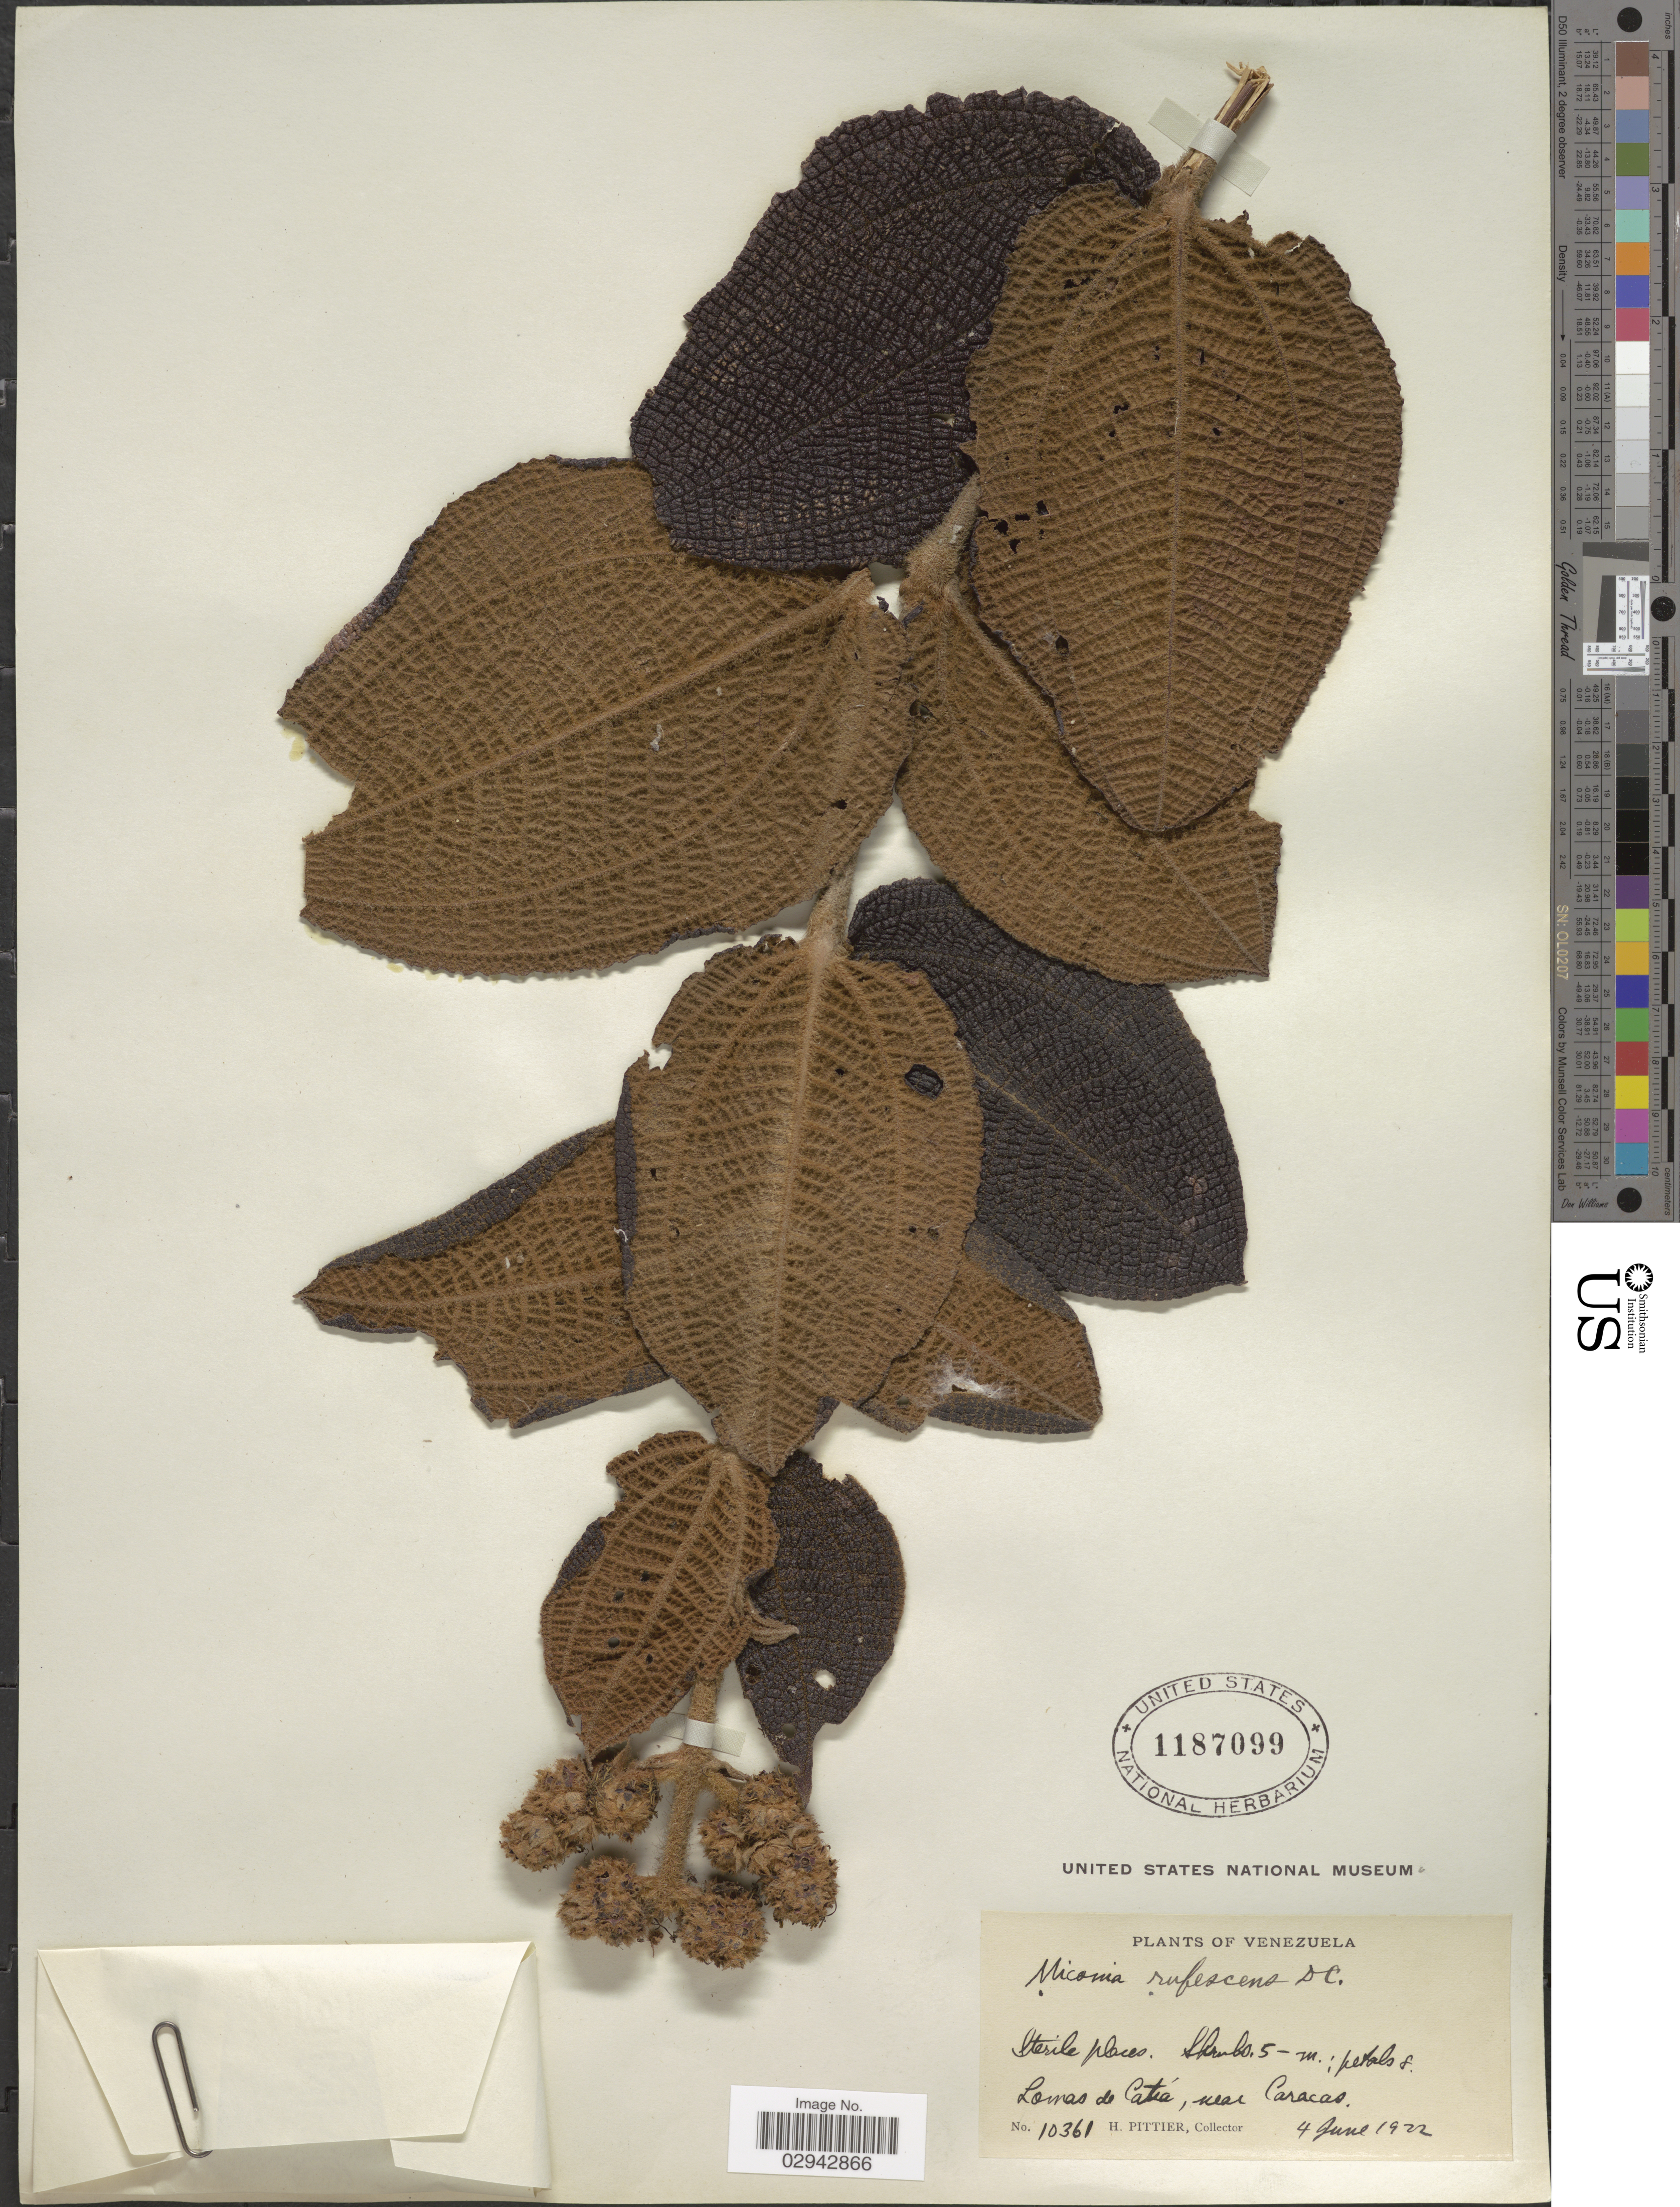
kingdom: Plantae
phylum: Tracheophyta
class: Magnoliopsida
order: Myrtales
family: Melastomataceae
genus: Miconia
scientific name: Miconia rufescens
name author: (Aubl.) DC.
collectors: H. F. Pittier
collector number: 10361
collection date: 1922-06-04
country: Venezuela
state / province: Distrito Federal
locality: Lomas de Catía, near Caracas.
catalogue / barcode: US 1187099